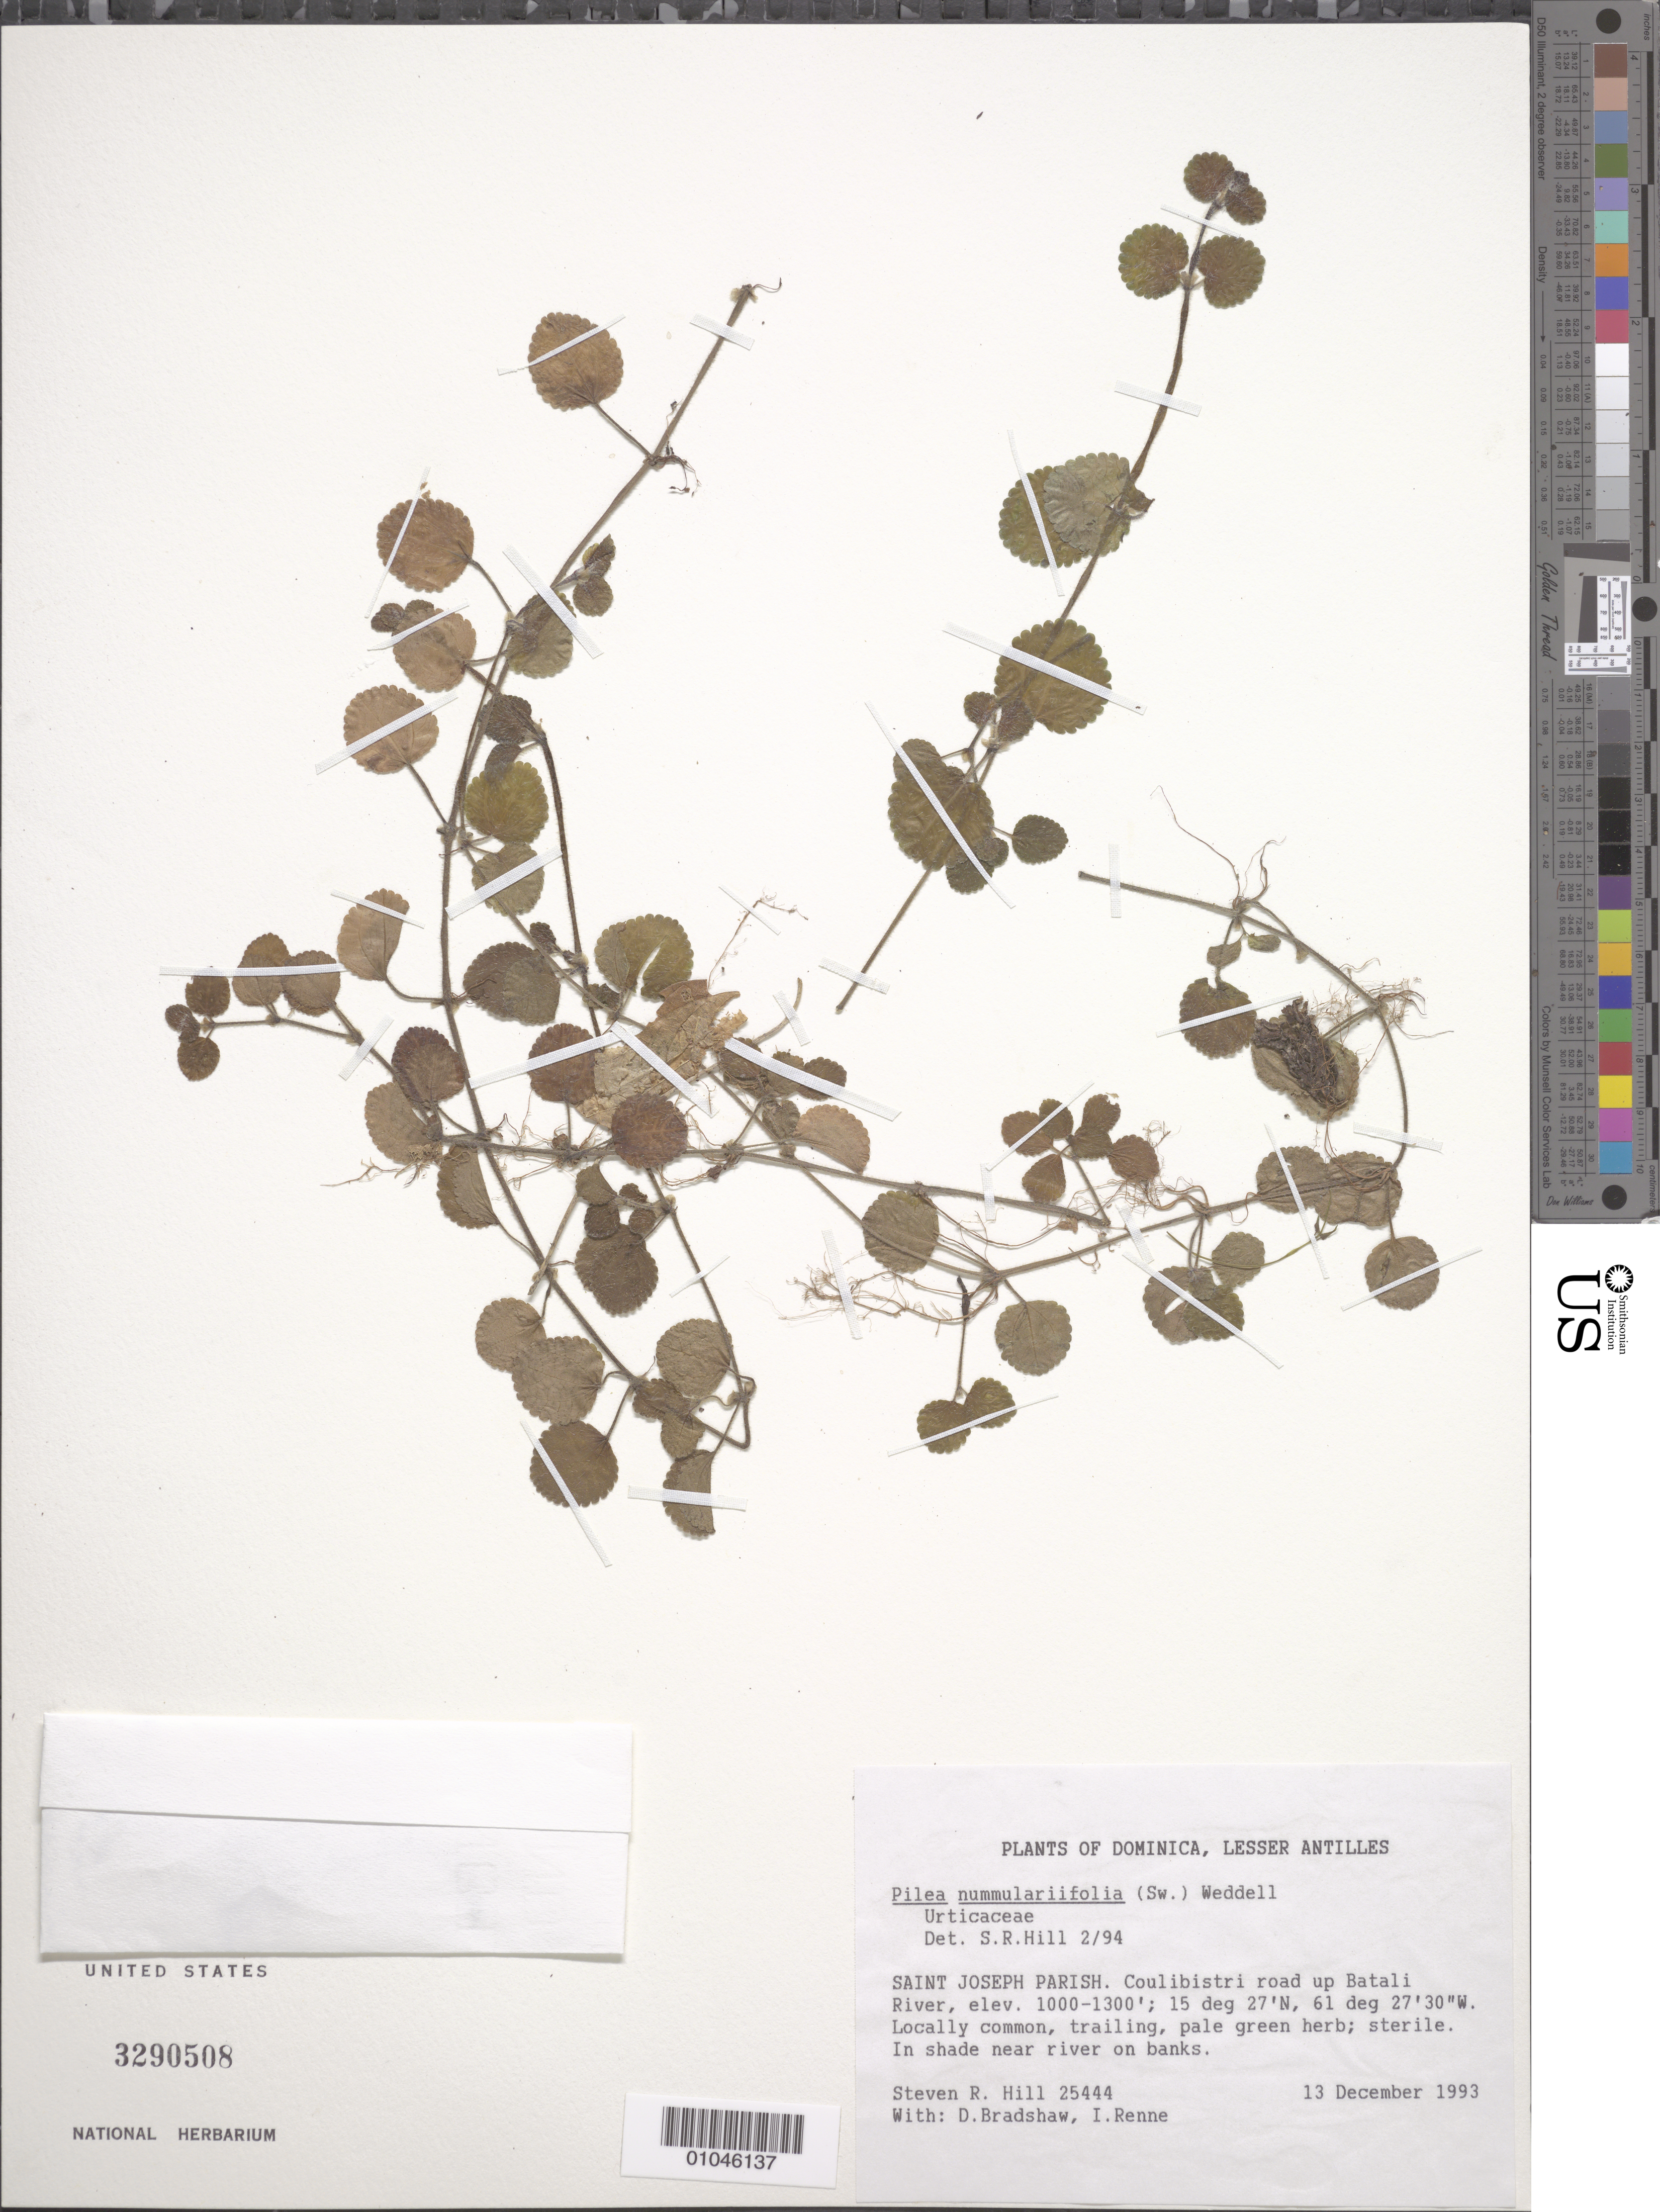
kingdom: Plantae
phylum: Tracheophyta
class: Magnoliopsida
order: Rosales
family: Urticaceae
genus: Pilea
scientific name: Pilea nummularifolia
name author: (Sw.) Wedd.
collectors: D. Bradshaw & I. Renne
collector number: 25444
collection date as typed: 13 Dec 1993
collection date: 1993-12-13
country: Dominica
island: Dominica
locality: St. Joseph Parish: Coulibistri road up Batali River. In shade near river on banks.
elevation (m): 305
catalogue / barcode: US 3290508